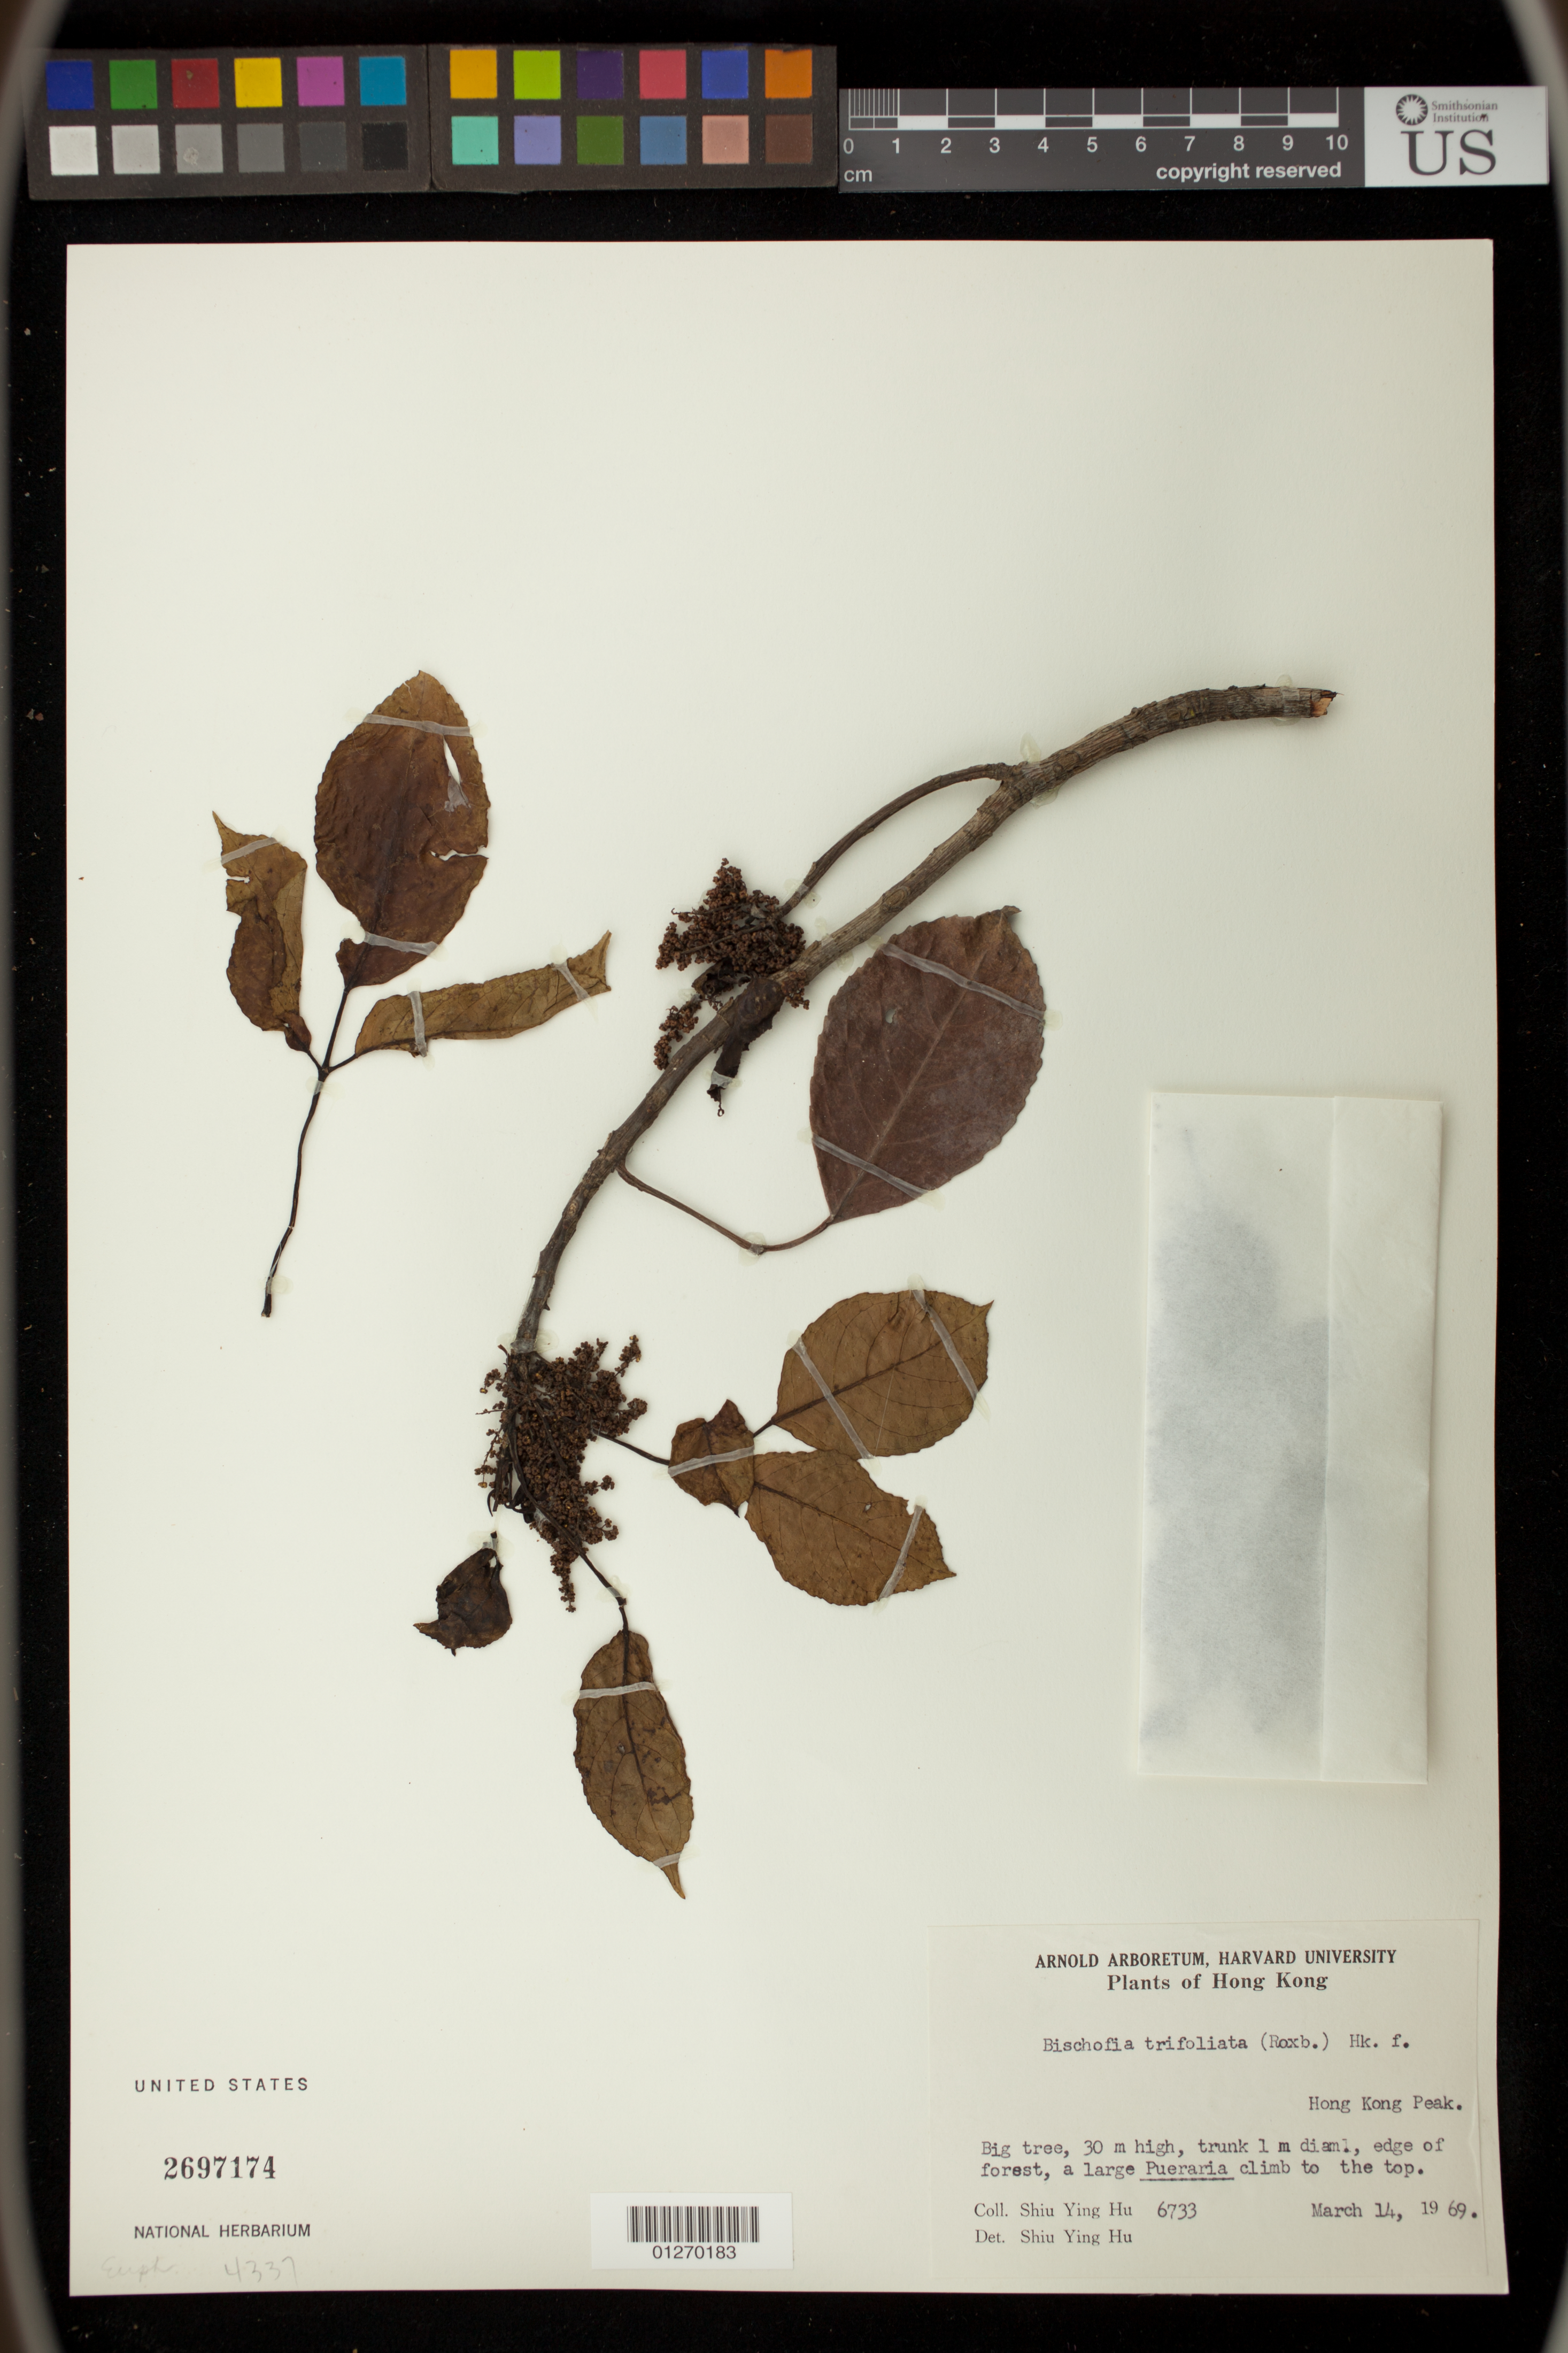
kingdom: Plantae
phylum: Tracheophyta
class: Magnoliopsida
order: Malpighiales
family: Phyllanthaceae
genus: Bischofia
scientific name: Bischofia trifoliata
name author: (Roxb.) Hook.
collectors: S. Y. Hu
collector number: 6733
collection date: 1969-03-14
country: China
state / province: Hong Kong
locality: Hong Kong Peak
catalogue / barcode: US 2697174